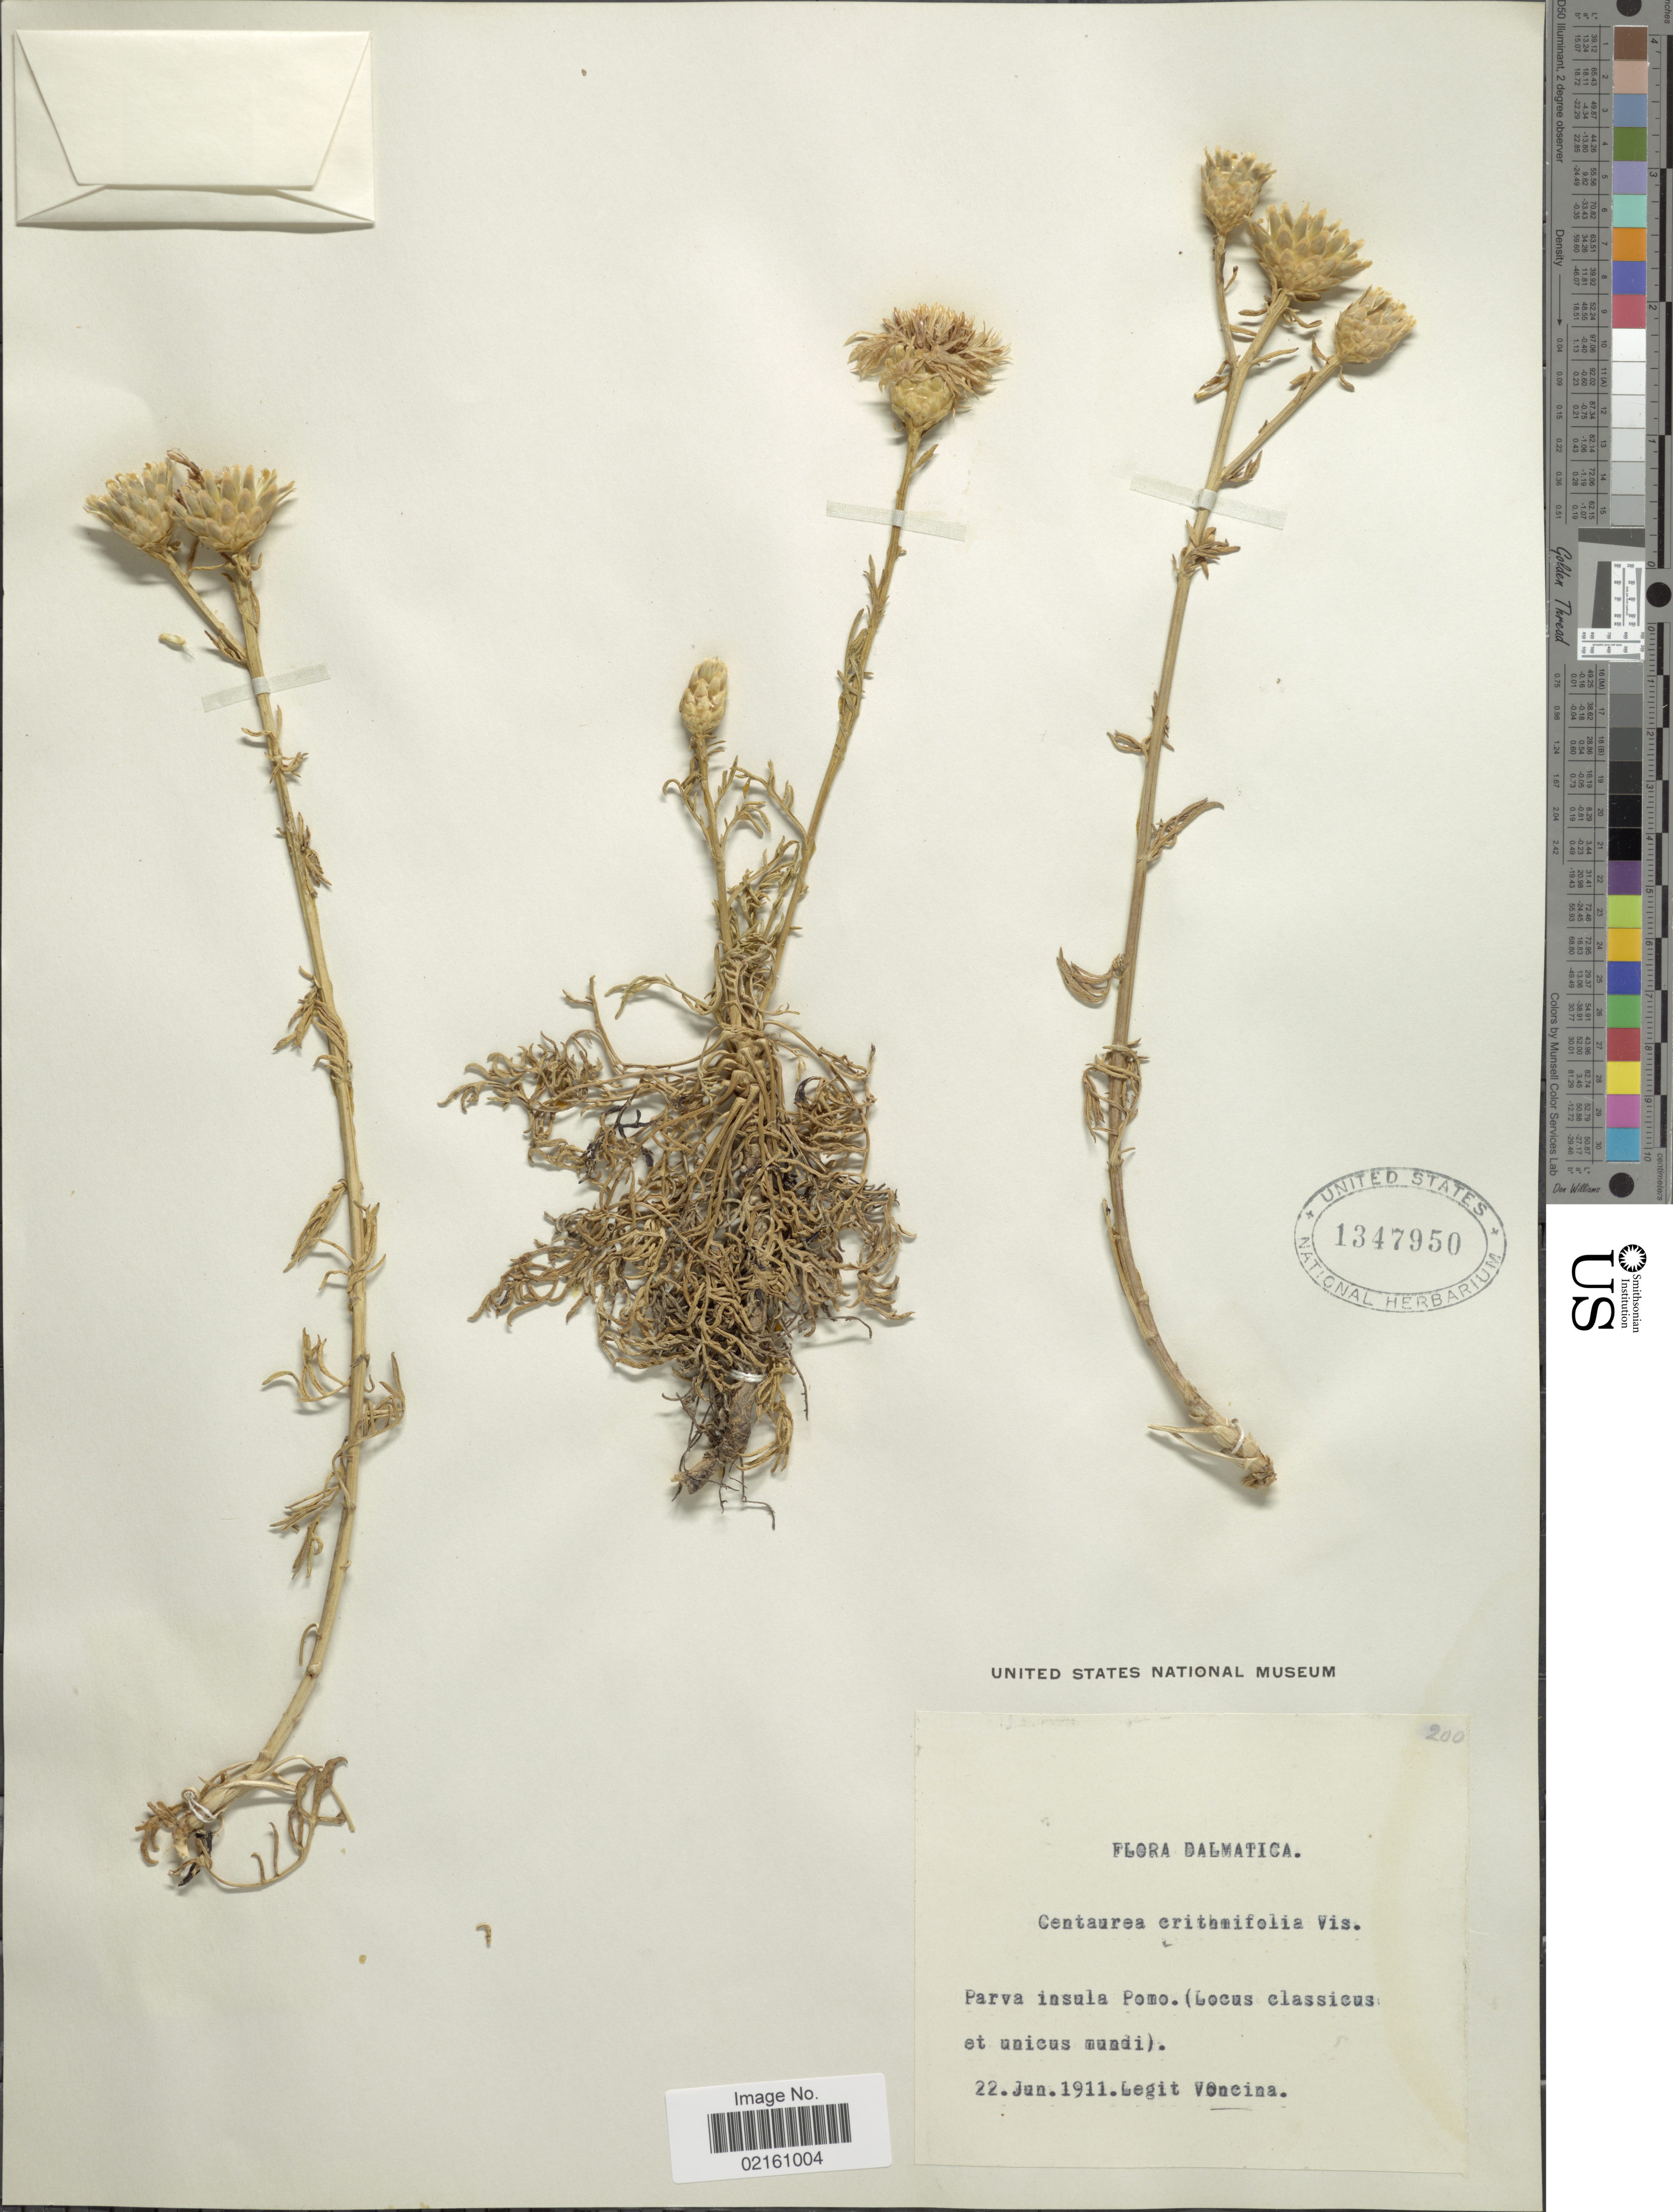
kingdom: Plantae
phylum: Tracheophyta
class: Magnoliopsida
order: Asterales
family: Asteraceae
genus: Centaurea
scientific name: Centaurea crithmifolia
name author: Vis.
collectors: Voncina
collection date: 1911-06-22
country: Croatia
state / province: Split-Dalmatia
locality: Dalmatica, parva insula Pomo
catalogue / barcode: US 1347950